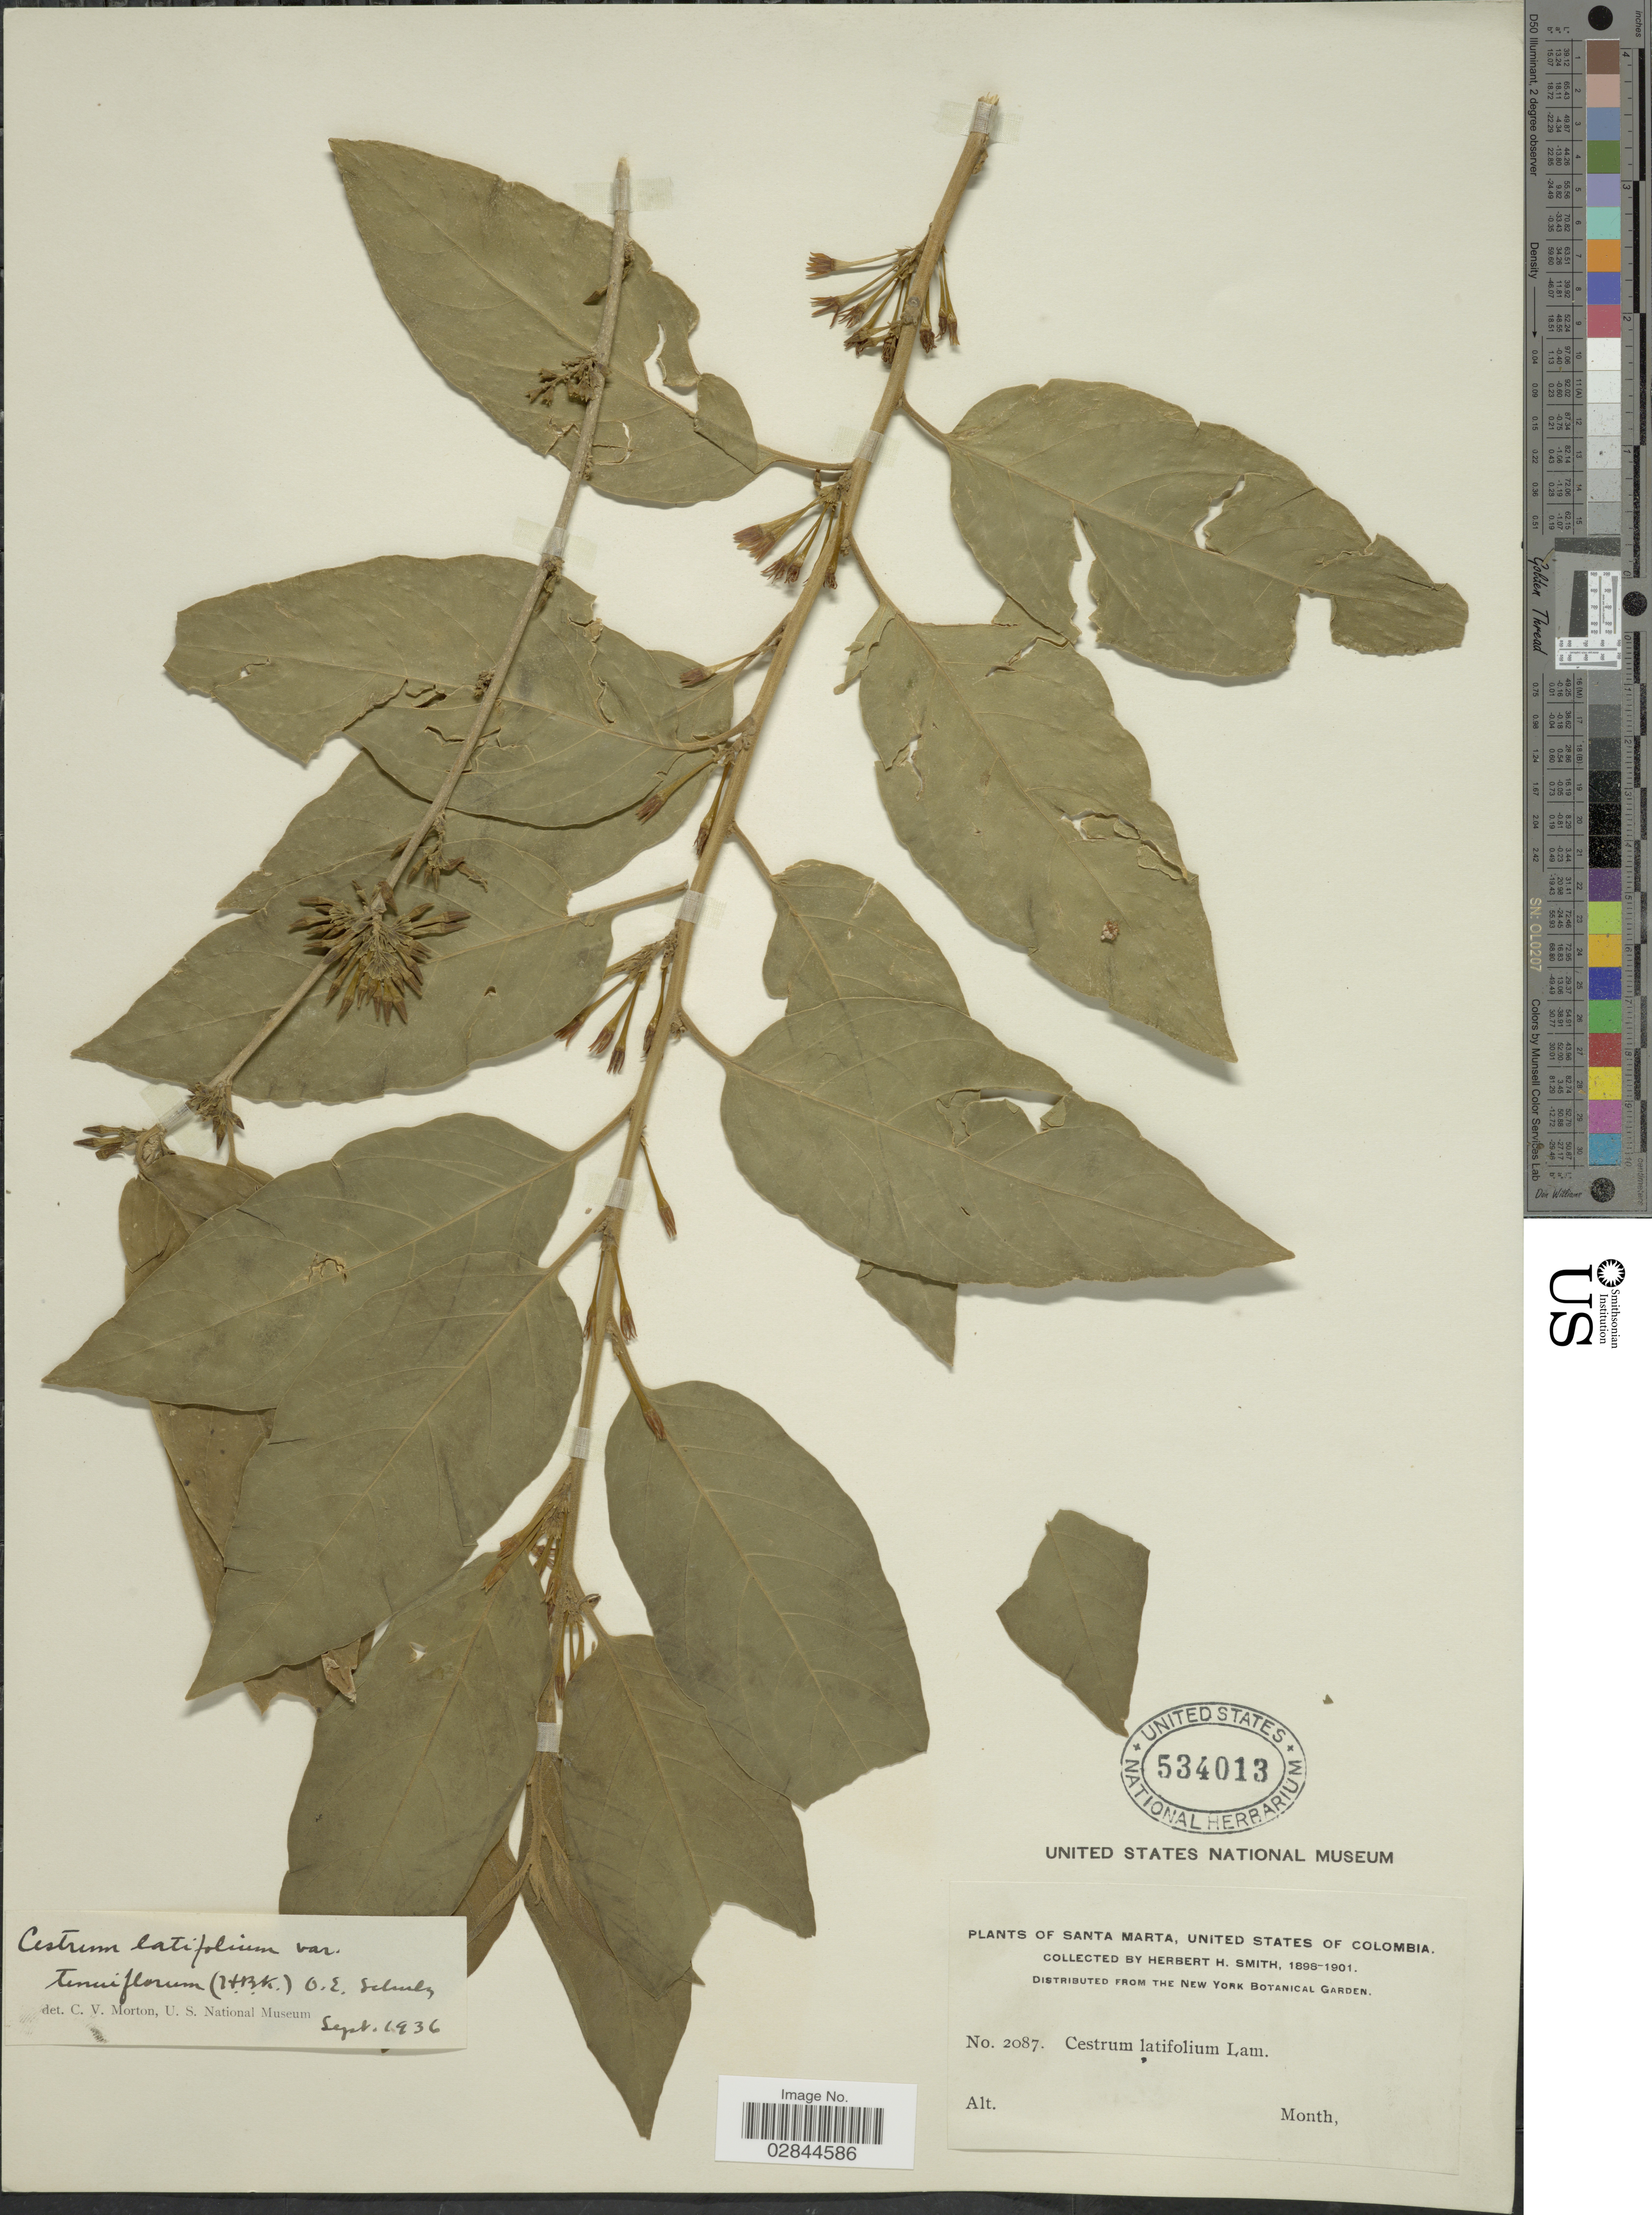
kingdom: Plantae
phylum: Tracheophyta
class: Magnoliopsida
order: Solanales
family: Solanaceae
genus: Cestrum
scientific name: Cestrum latifolium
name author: Lam.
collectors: Herbert H. Smith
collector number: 2087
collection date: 1898/1901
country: Colombia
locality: Santa Marta.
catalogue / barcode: US 534013